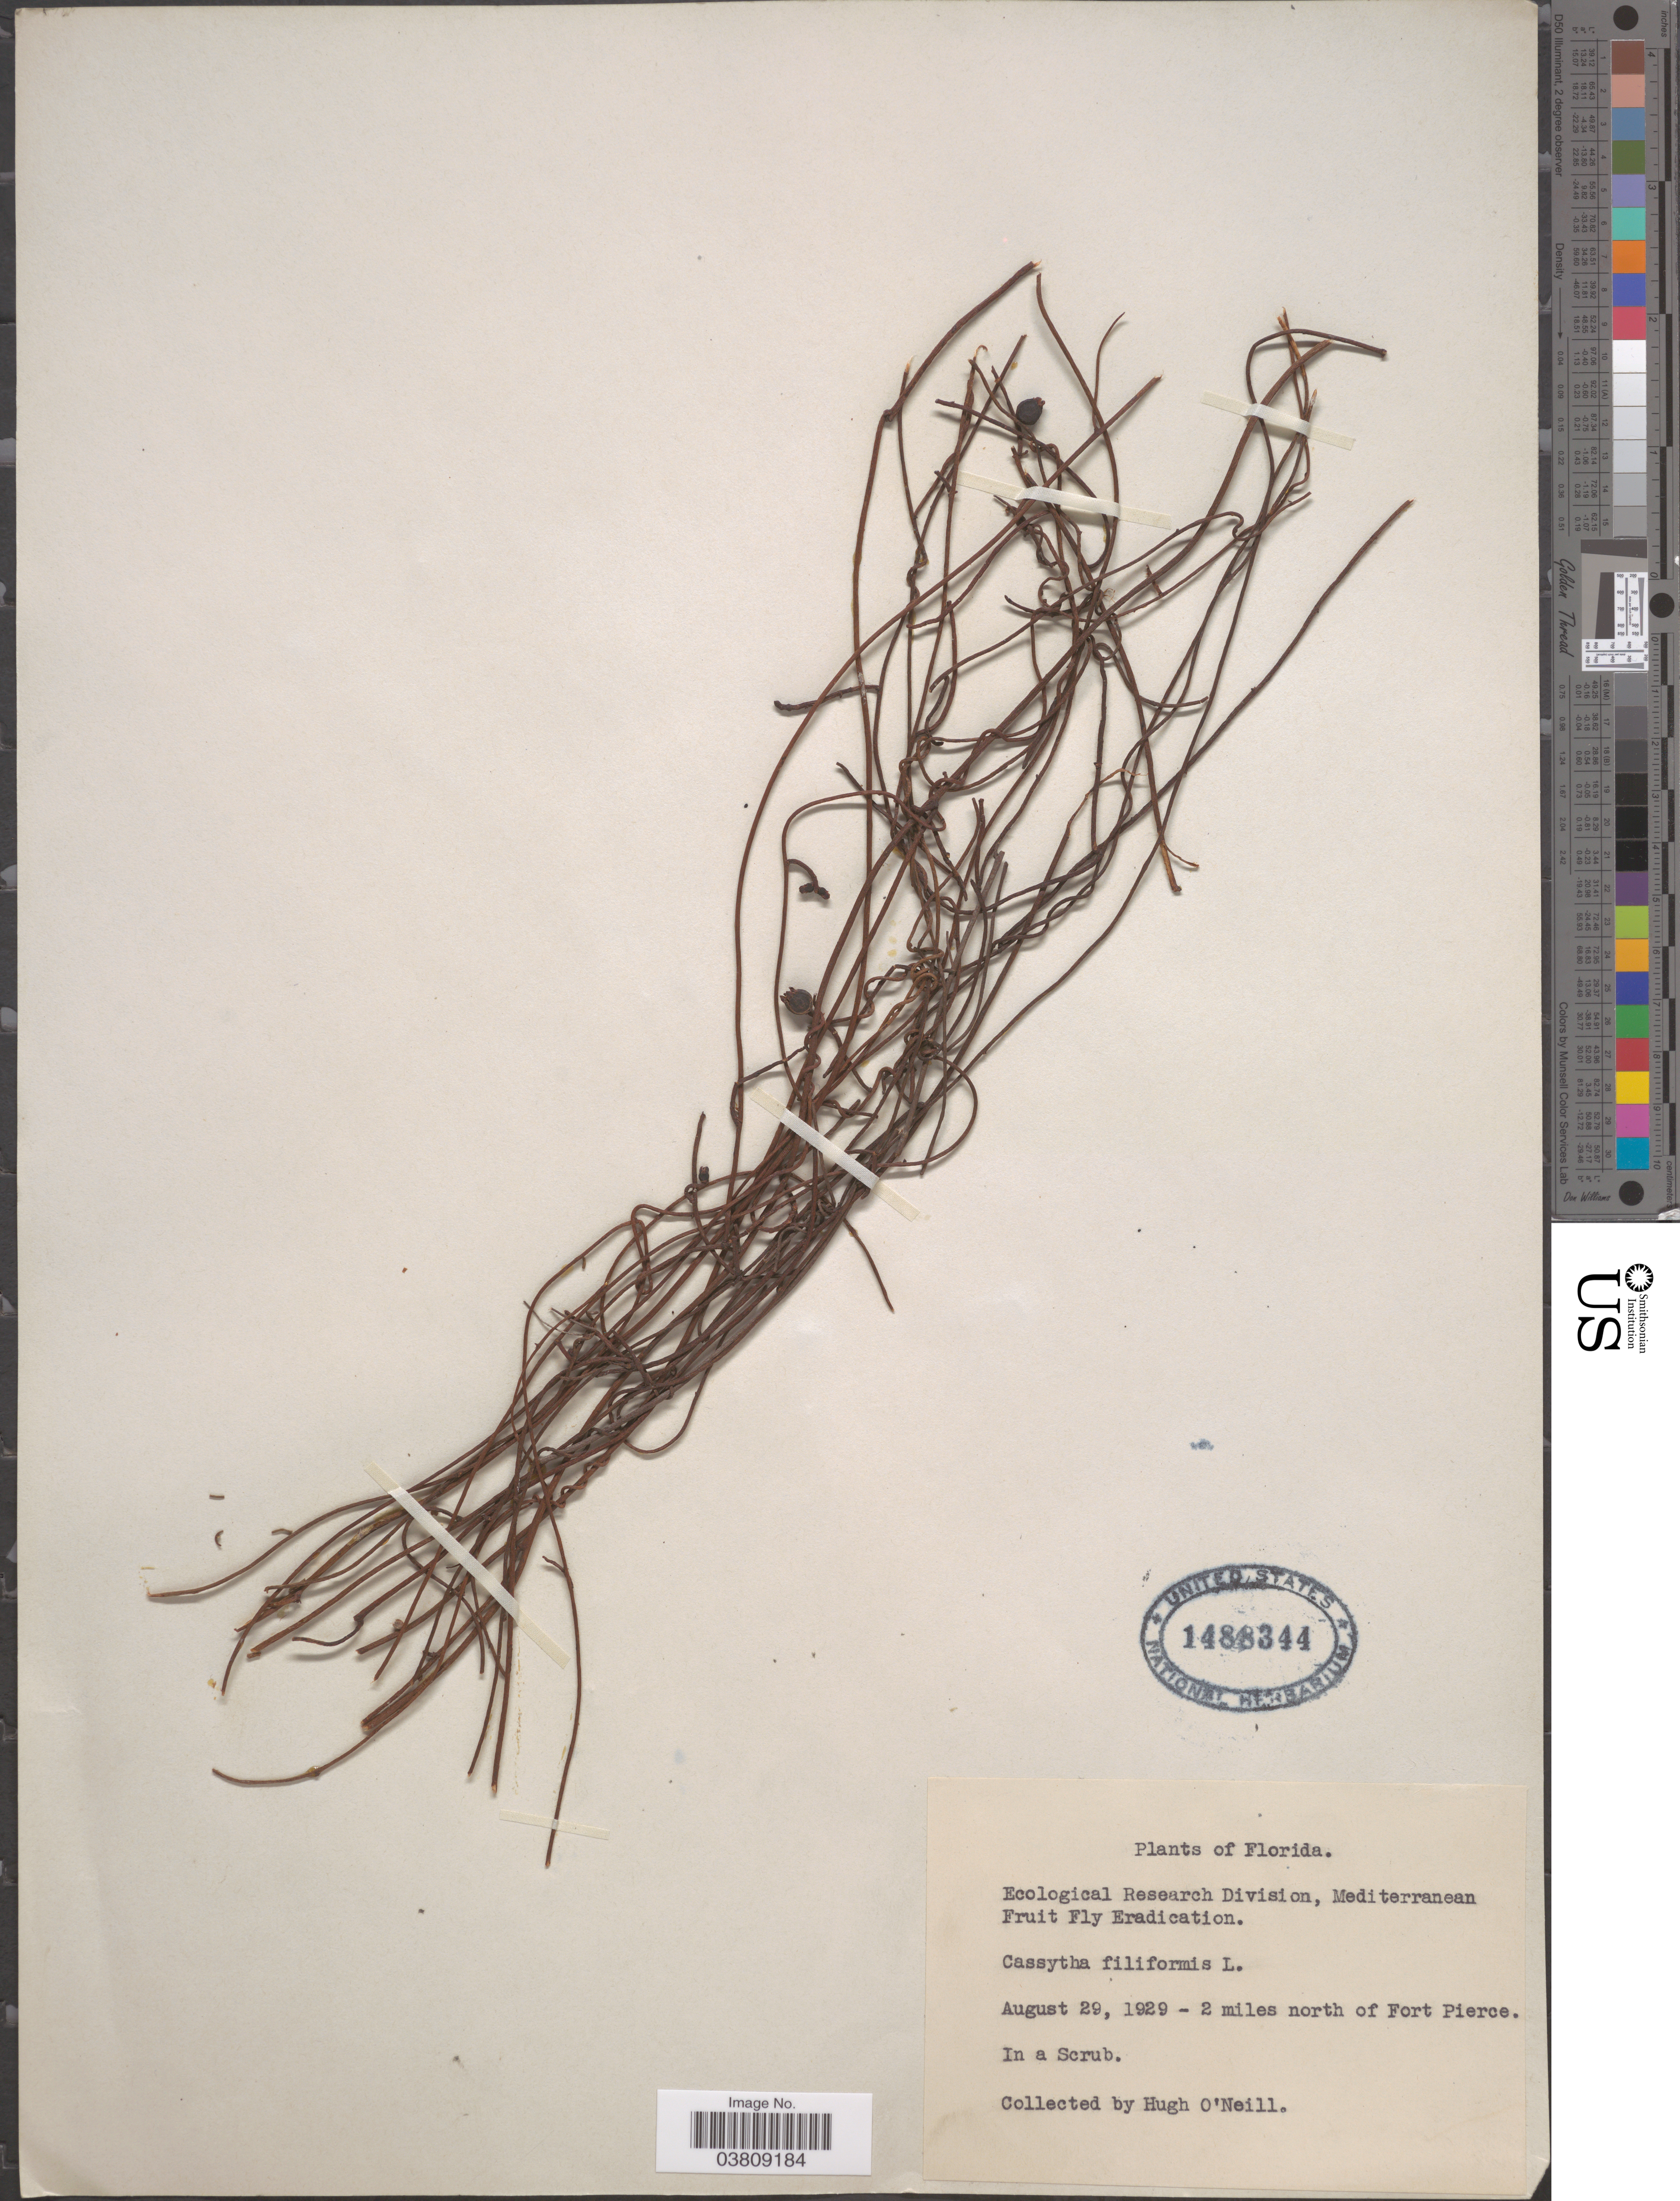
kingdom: Plantae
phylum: Tracheophyta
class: Magnoliopsida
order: Laurales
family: Lauraceae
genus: Cassytha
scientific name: Cassytha filiformis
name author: L.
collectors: H. O'Neill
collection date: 1929-08-29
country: United States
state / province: Florida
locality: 2 miles north of Fort Pierce.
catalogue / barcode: US 1488344